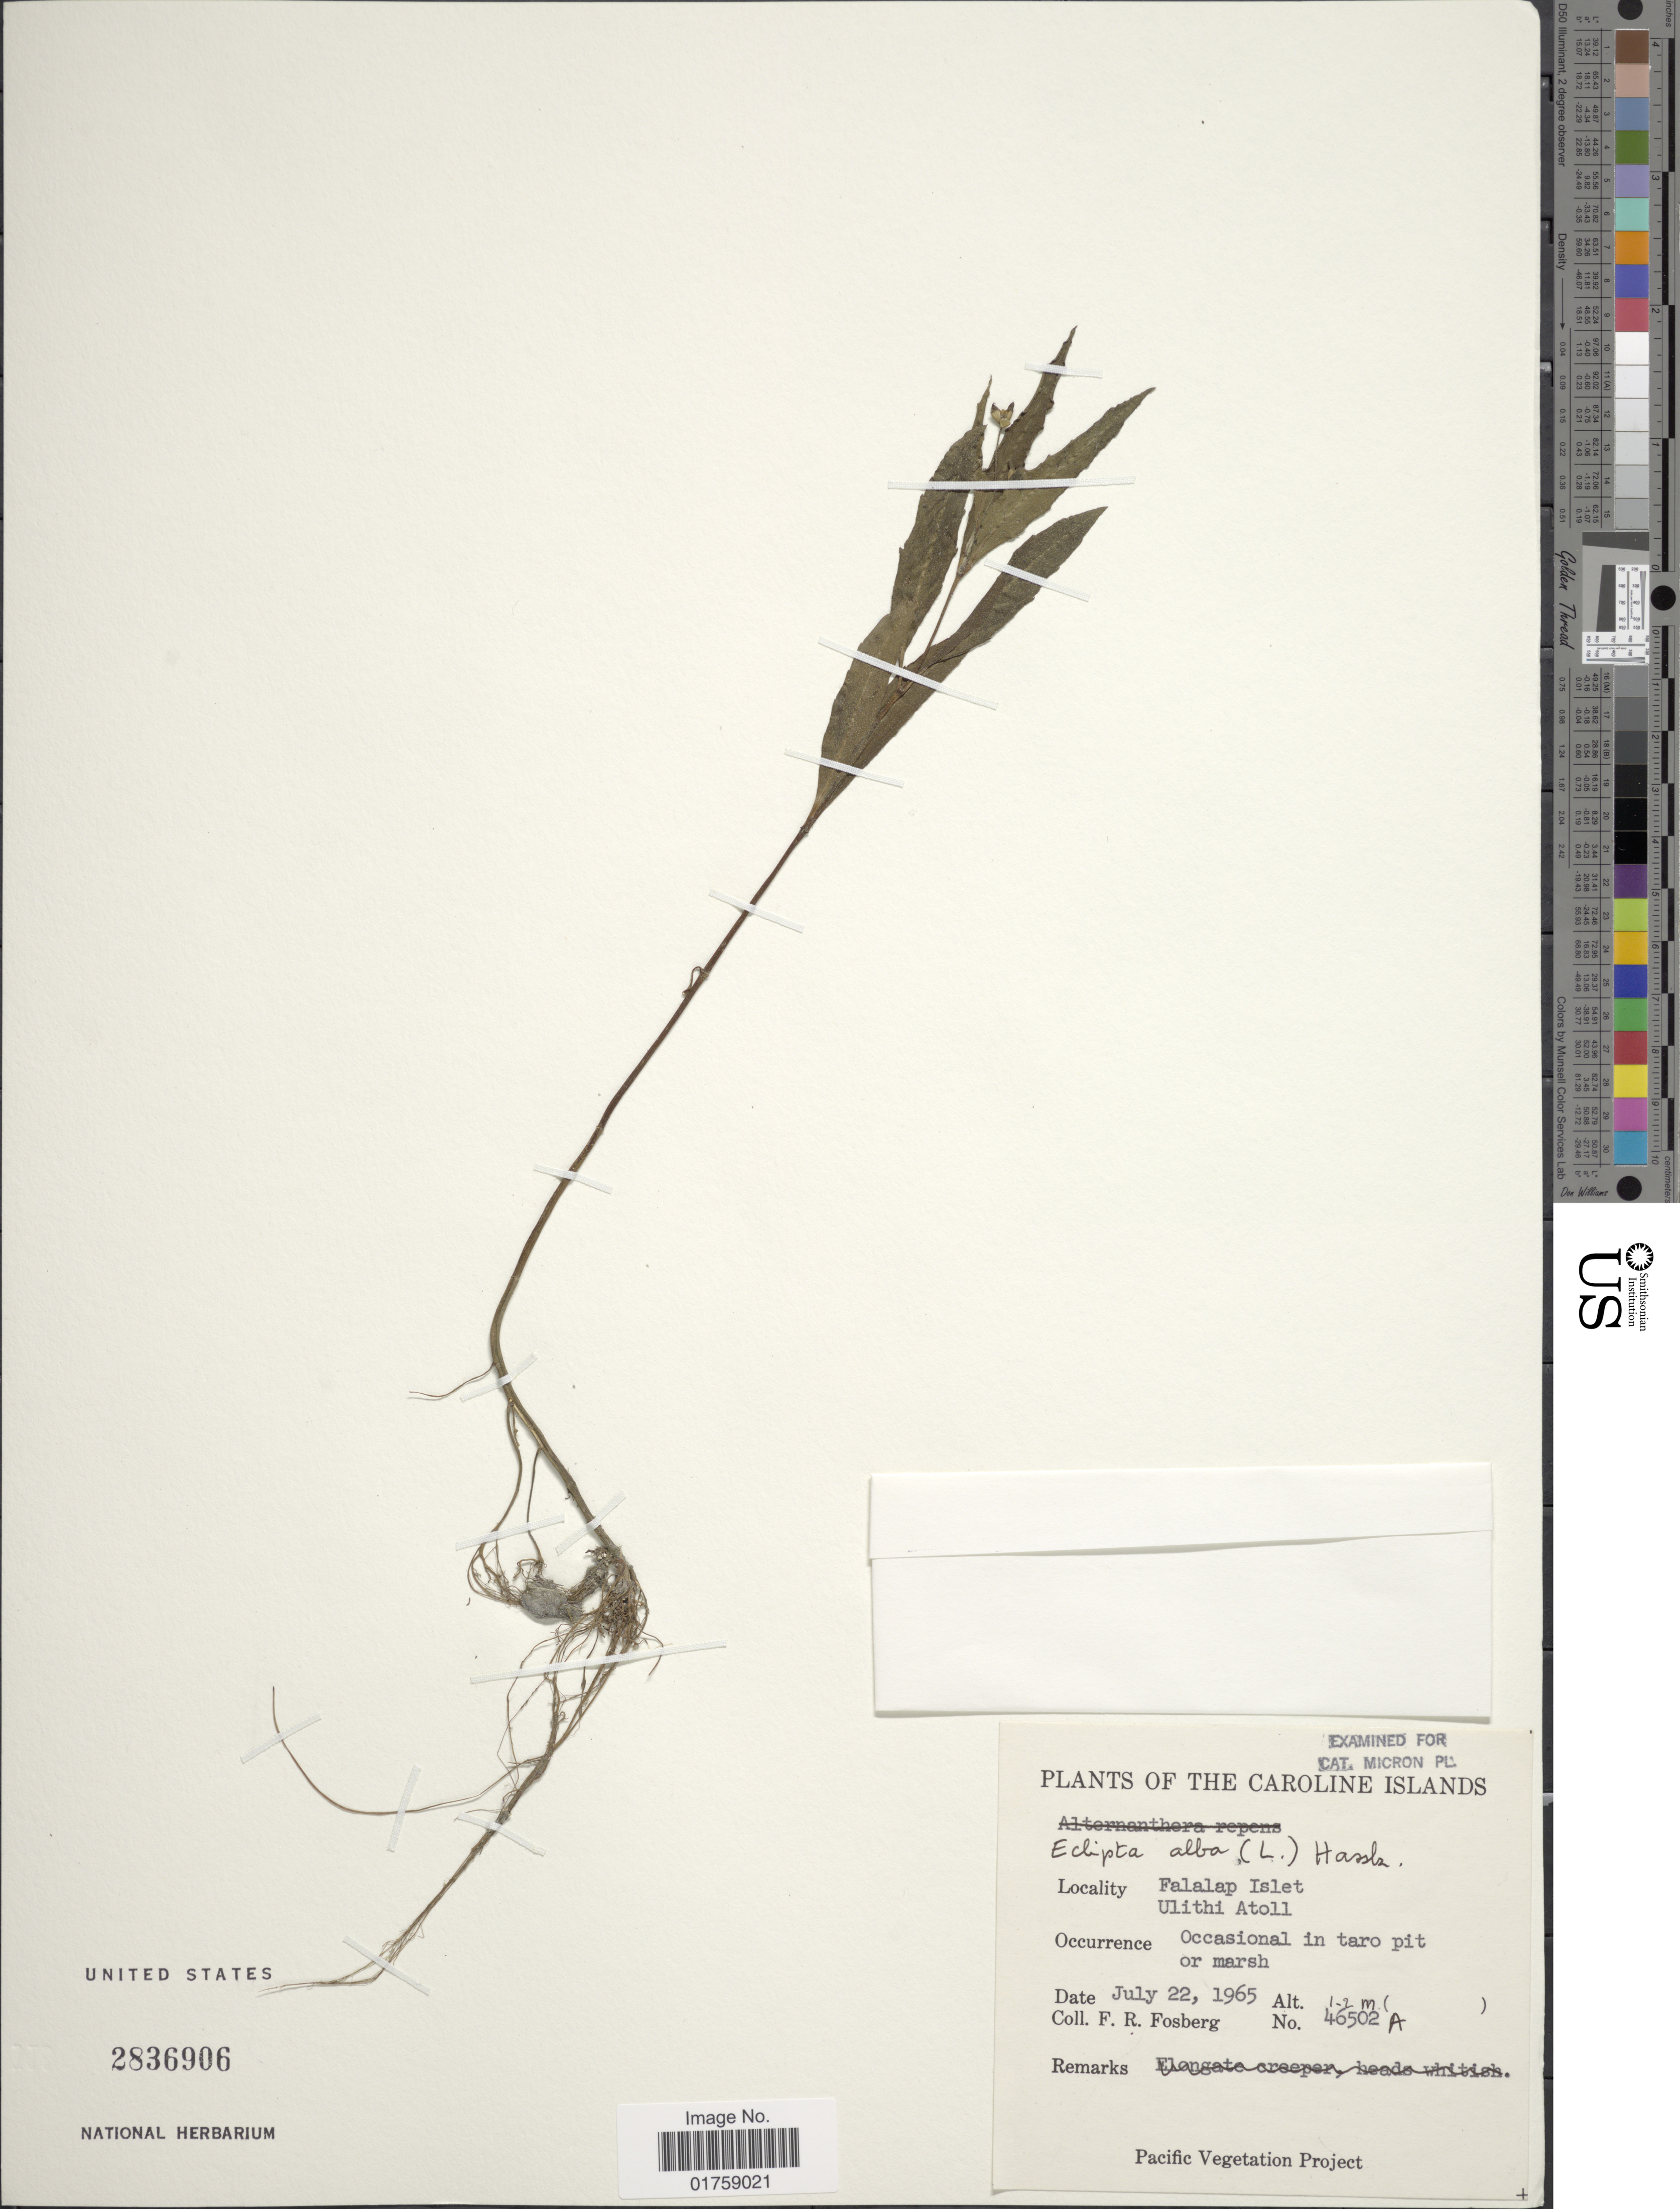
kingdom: Plantae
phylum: Tracheophyta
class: Magnoliopsida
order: Asterales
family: Asteraceae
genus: Eclipta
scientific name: Eclipta alba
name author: (L.) Hassk.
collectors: F. R. Fosberg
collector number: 46502A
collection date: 1965-07-22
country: Micronesia, Federated States of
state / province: Yap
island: Ulithi Atoll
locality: The Caroline Islands. Falalap Islet. Ulithi Atoll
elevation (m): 1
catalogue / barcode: US 2836906